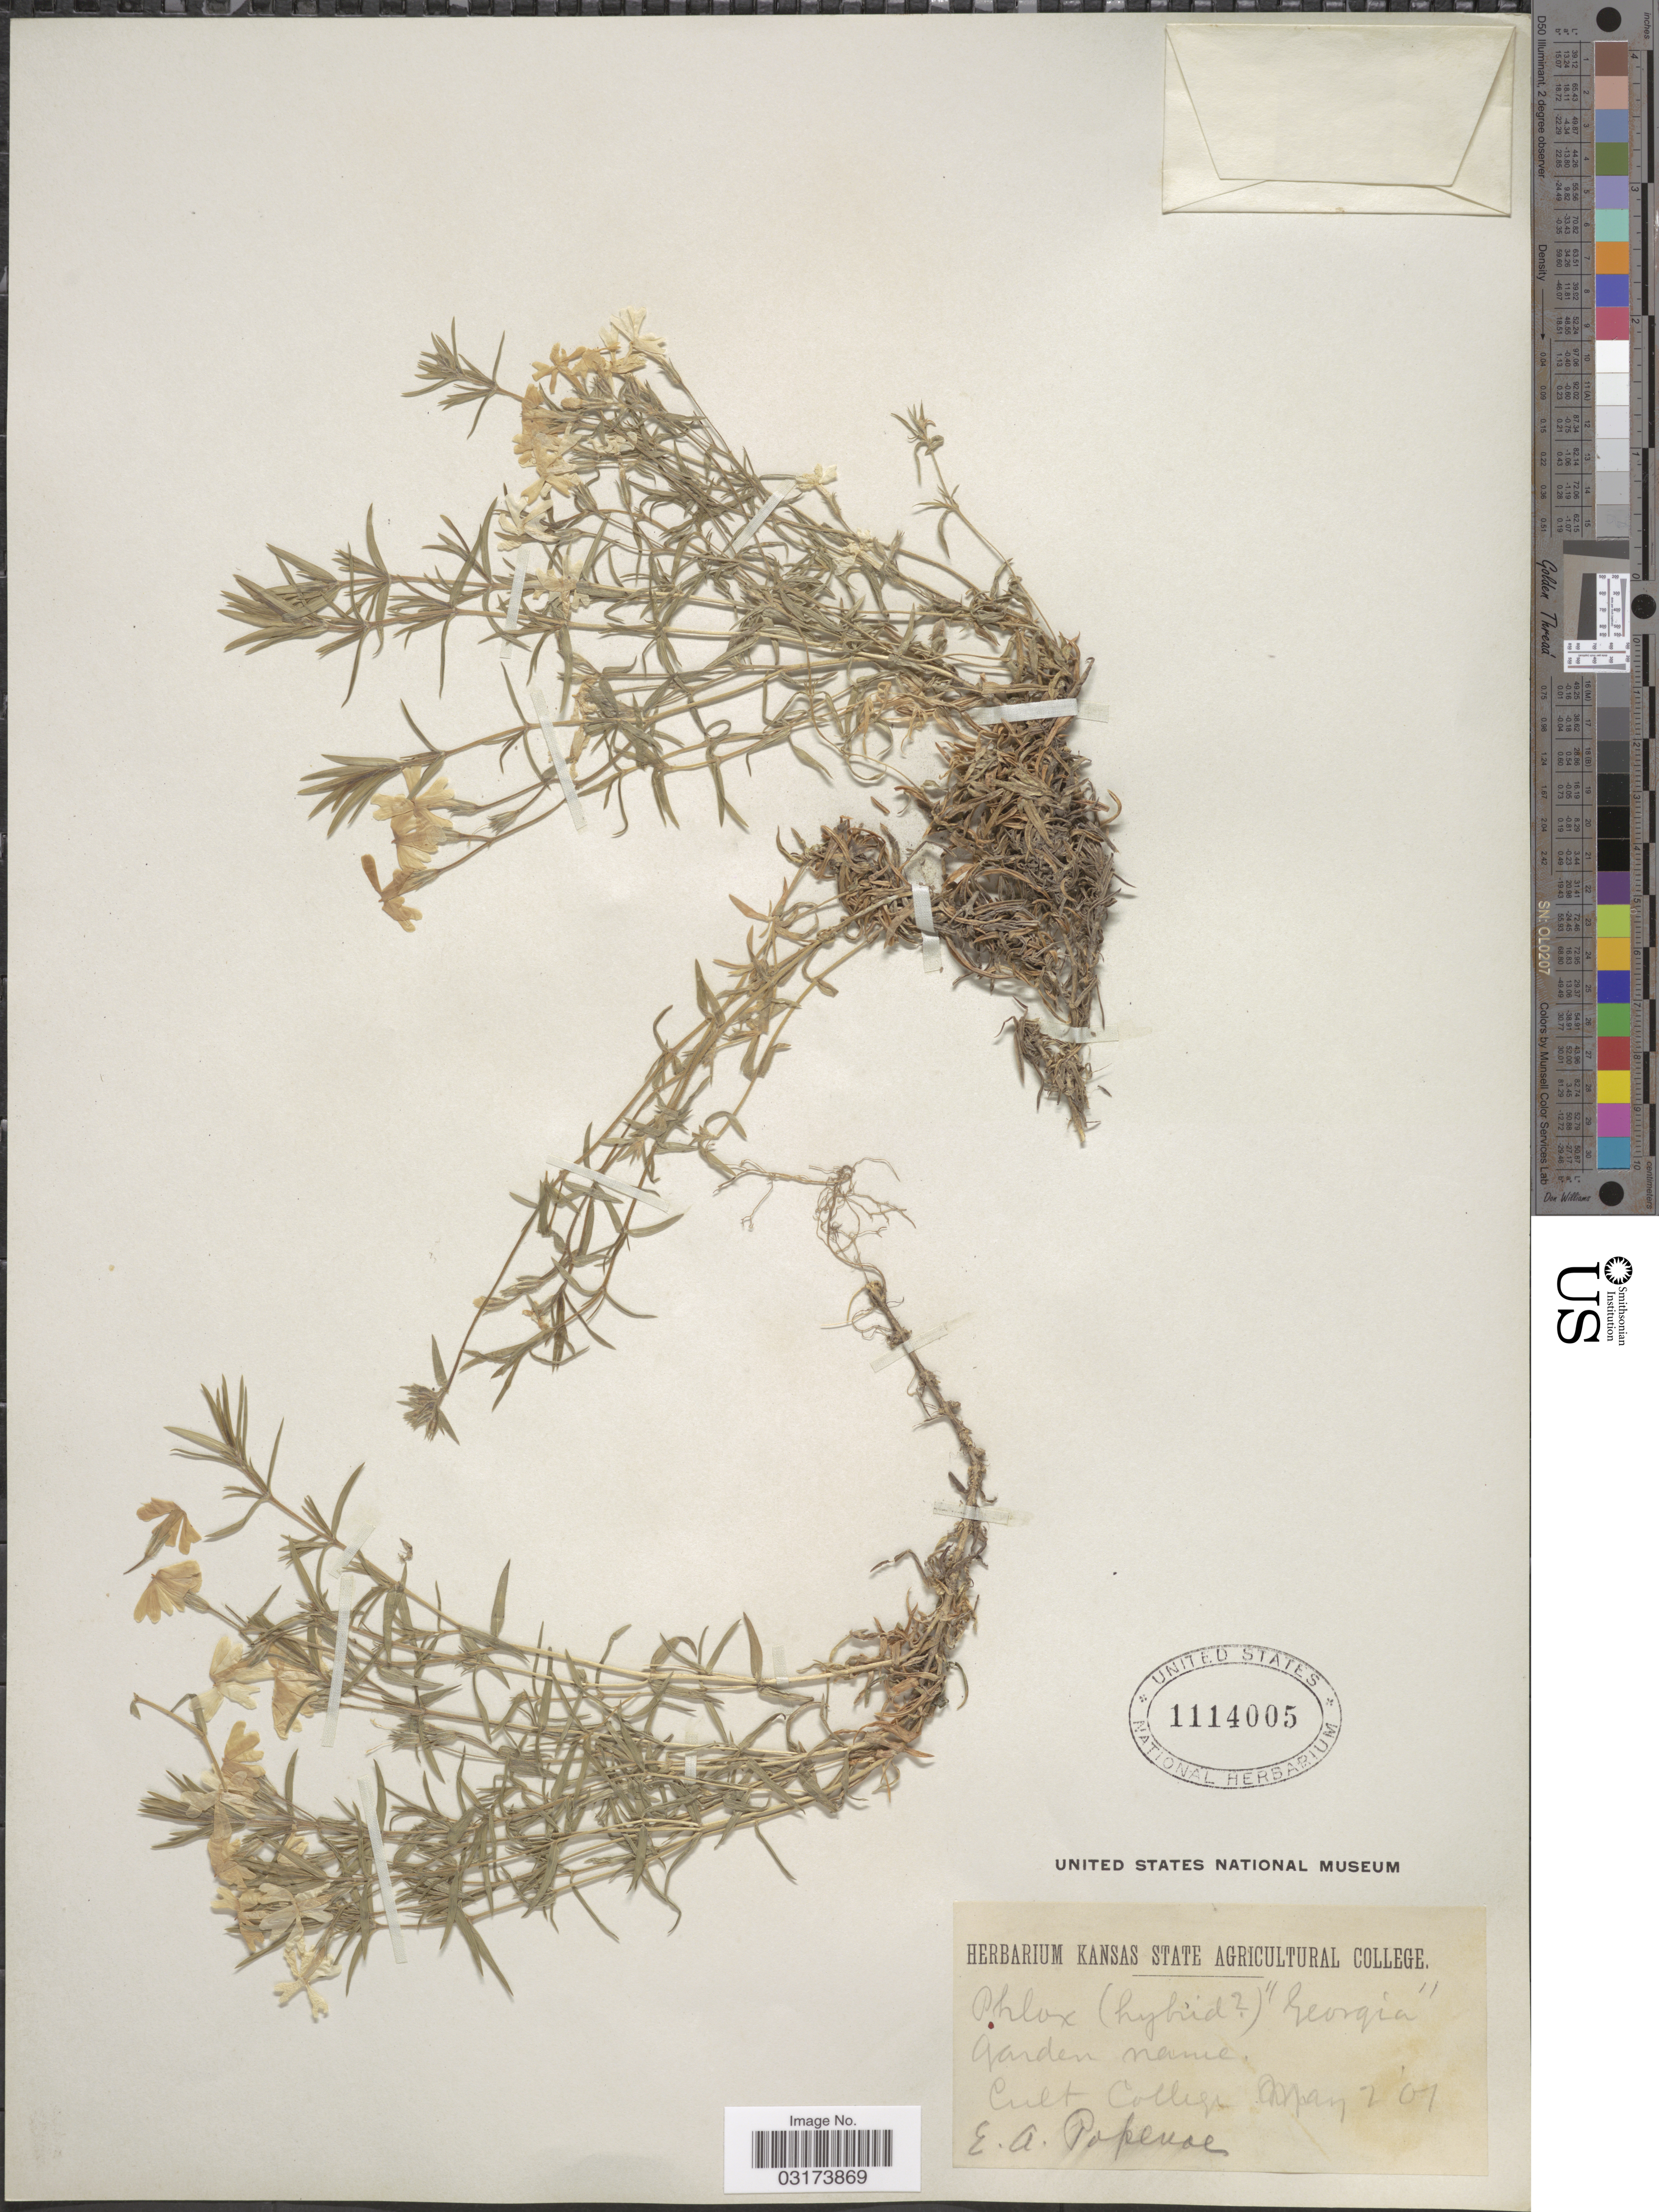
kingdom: Plantae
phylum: Tracheophyta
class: Magnoliopsida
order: Ericales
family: Polemoniaceae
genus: Phlox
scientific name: Phlox subulata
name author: L.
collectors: E. A. Popenoe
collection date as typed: Transcribed d/m/y: 2/5/1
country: United States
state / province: Georgia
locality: College.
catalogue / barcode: US 1114005